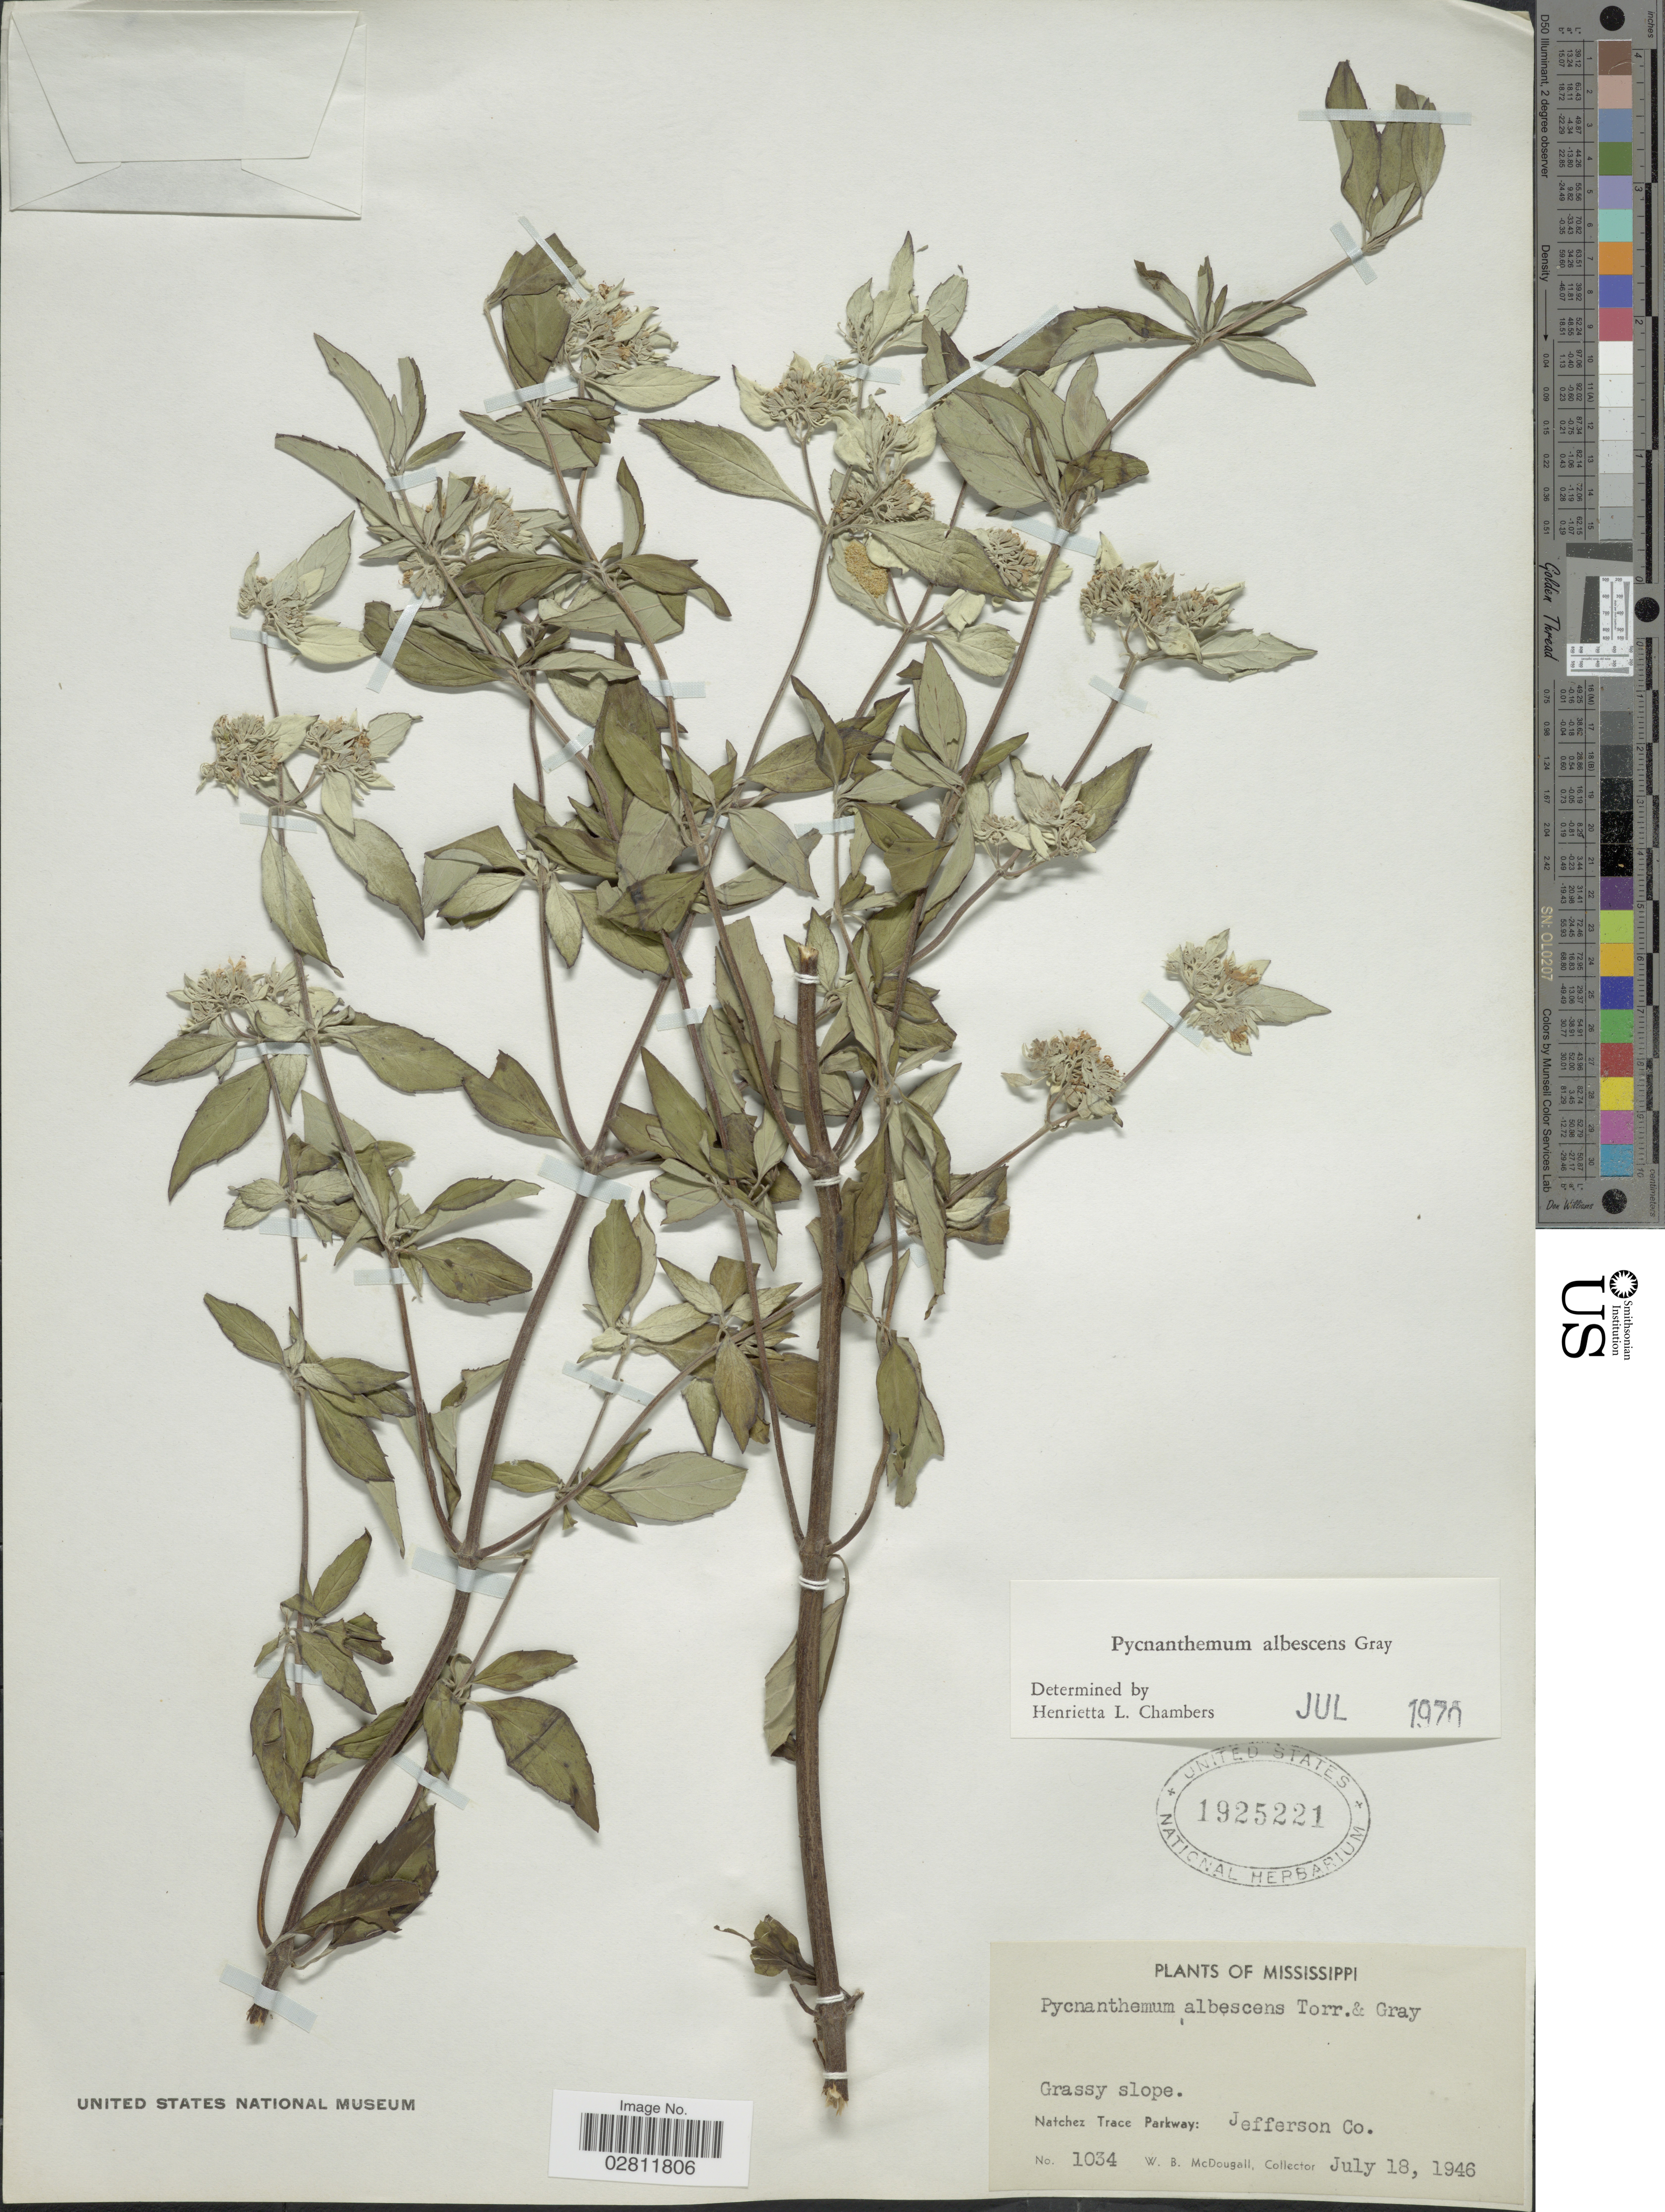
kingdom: Plantae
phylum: Tracheophyta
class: Magnoliopsida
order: Lamiales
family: Lamiaceae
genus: Pycnanthemum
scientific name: Pycnanthemum albescens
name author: Torr. & A. Gray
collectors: W. B. McDougall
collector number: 1034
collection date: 1946-07-18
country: United States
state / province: Mississippi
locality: Natchez Trace Parkway: Jefferson Co.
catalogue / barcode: US 1925221